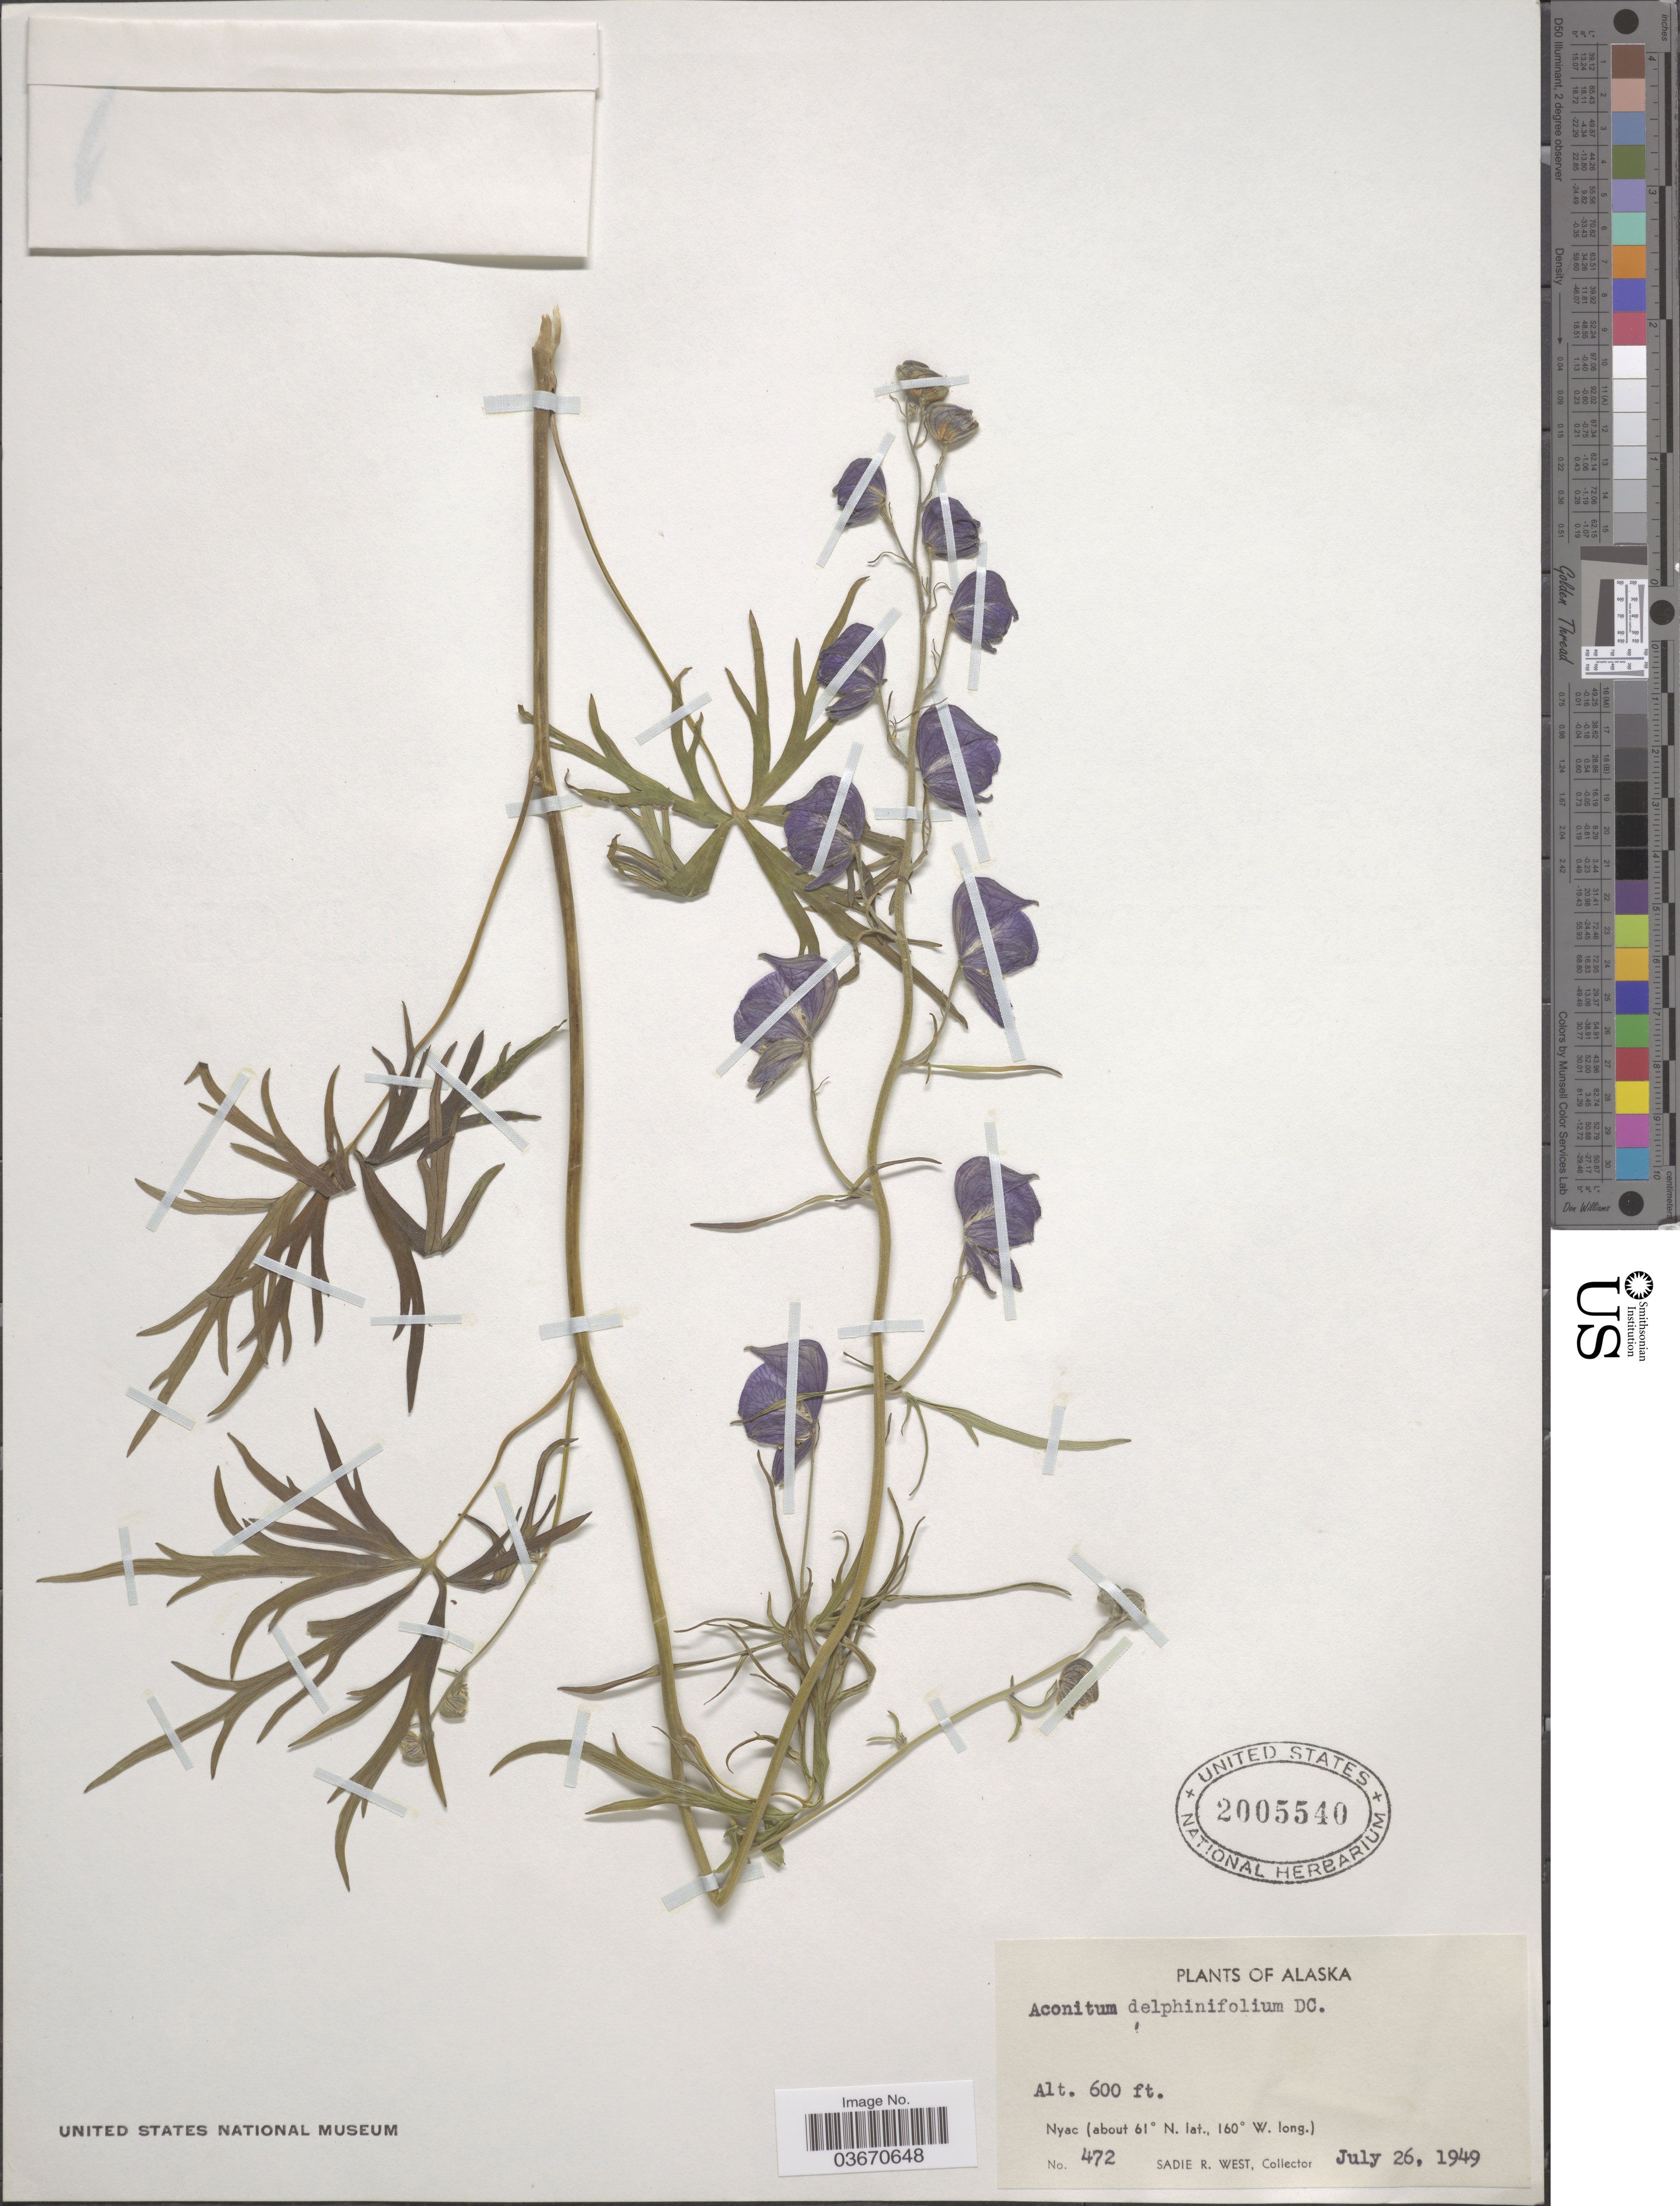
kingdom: Plantae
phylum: Tracheophyta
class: Magnoliopsida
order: Ranunculales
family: Ranunculaceae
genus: Aconitum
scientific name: Aconitum delphinifolium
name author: DC.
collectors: S. R. West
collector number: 472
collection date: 1949-07-26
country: United States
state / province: Alaska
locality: Nyac.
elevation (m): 183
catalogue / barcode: US 2005540